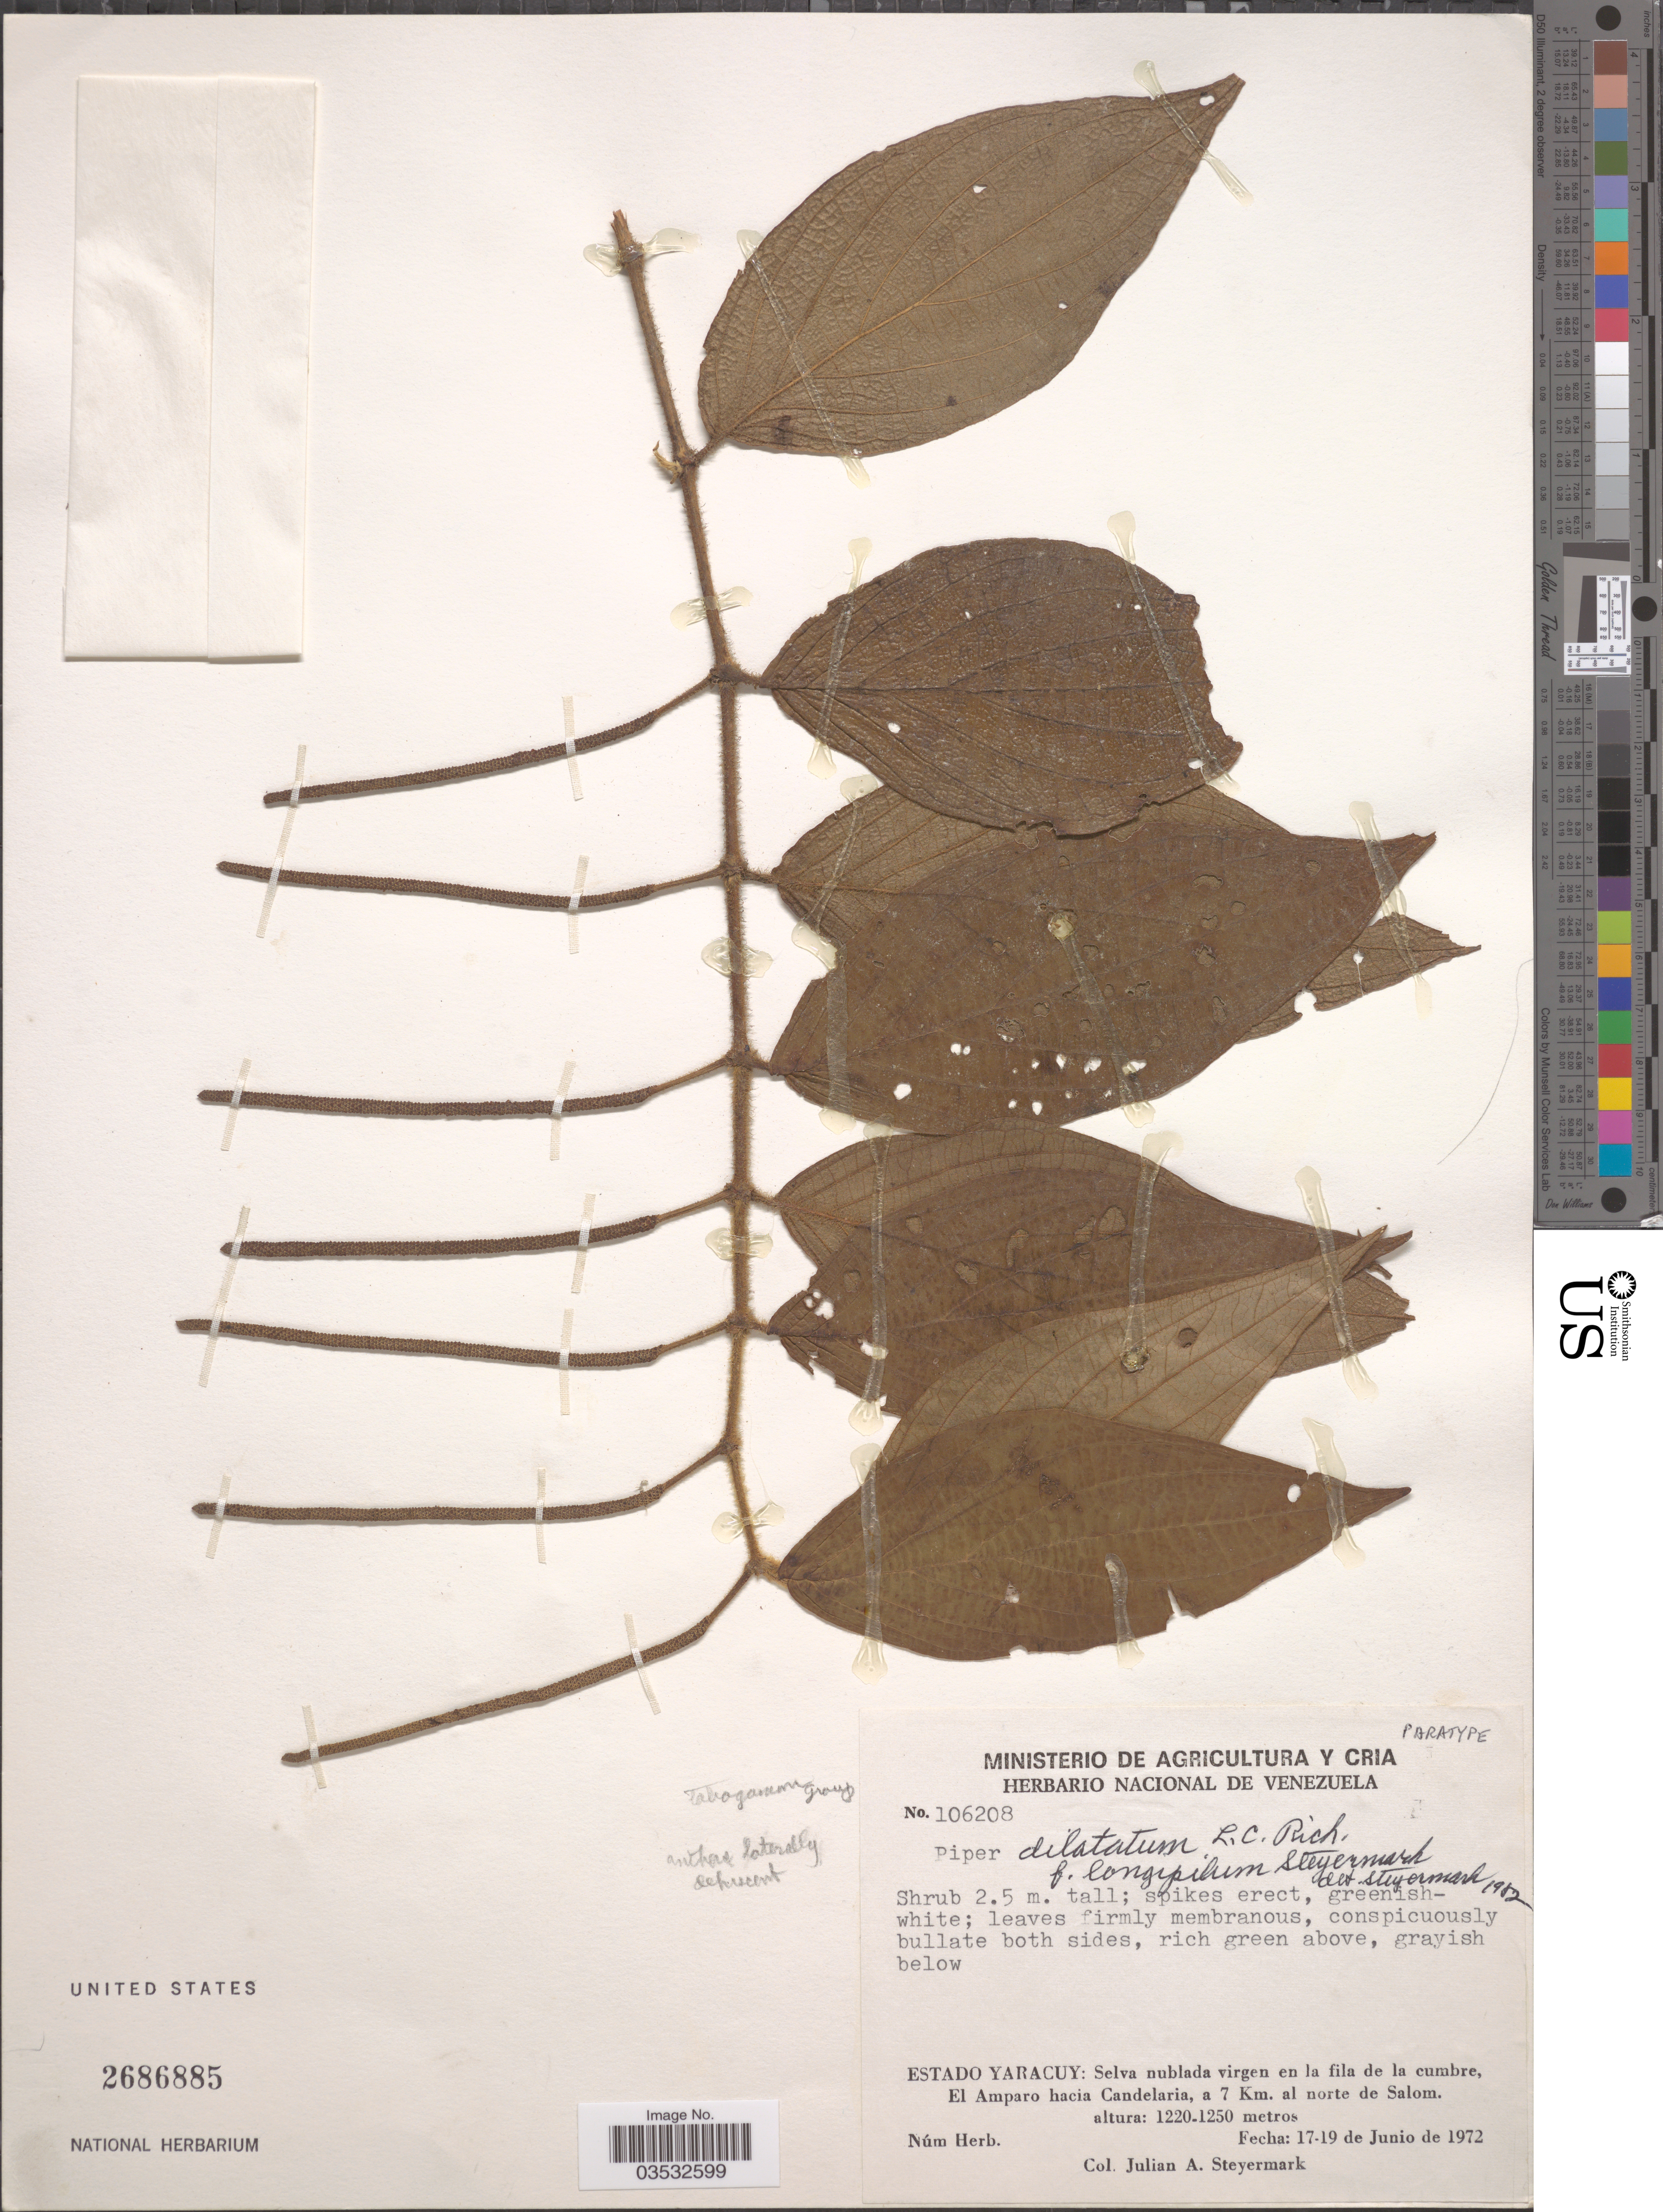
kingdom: Plantae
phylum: Tracheophyta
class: Magnoliopsida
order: Piperales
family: Piperaceae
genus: Piper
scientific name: Piper dilatatum f. longipilum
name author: Steyerm.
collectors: J. Steyermark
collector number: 106208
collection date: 1972-06-17/1972-06-19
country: Venezuela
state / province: Yaracuy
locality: Selva nublada virgen en la fila de la cumbre, El Amparo hacia Candelaria, a 7 Km. al norte de Salom.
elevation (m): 1220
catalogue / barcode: US 2686885